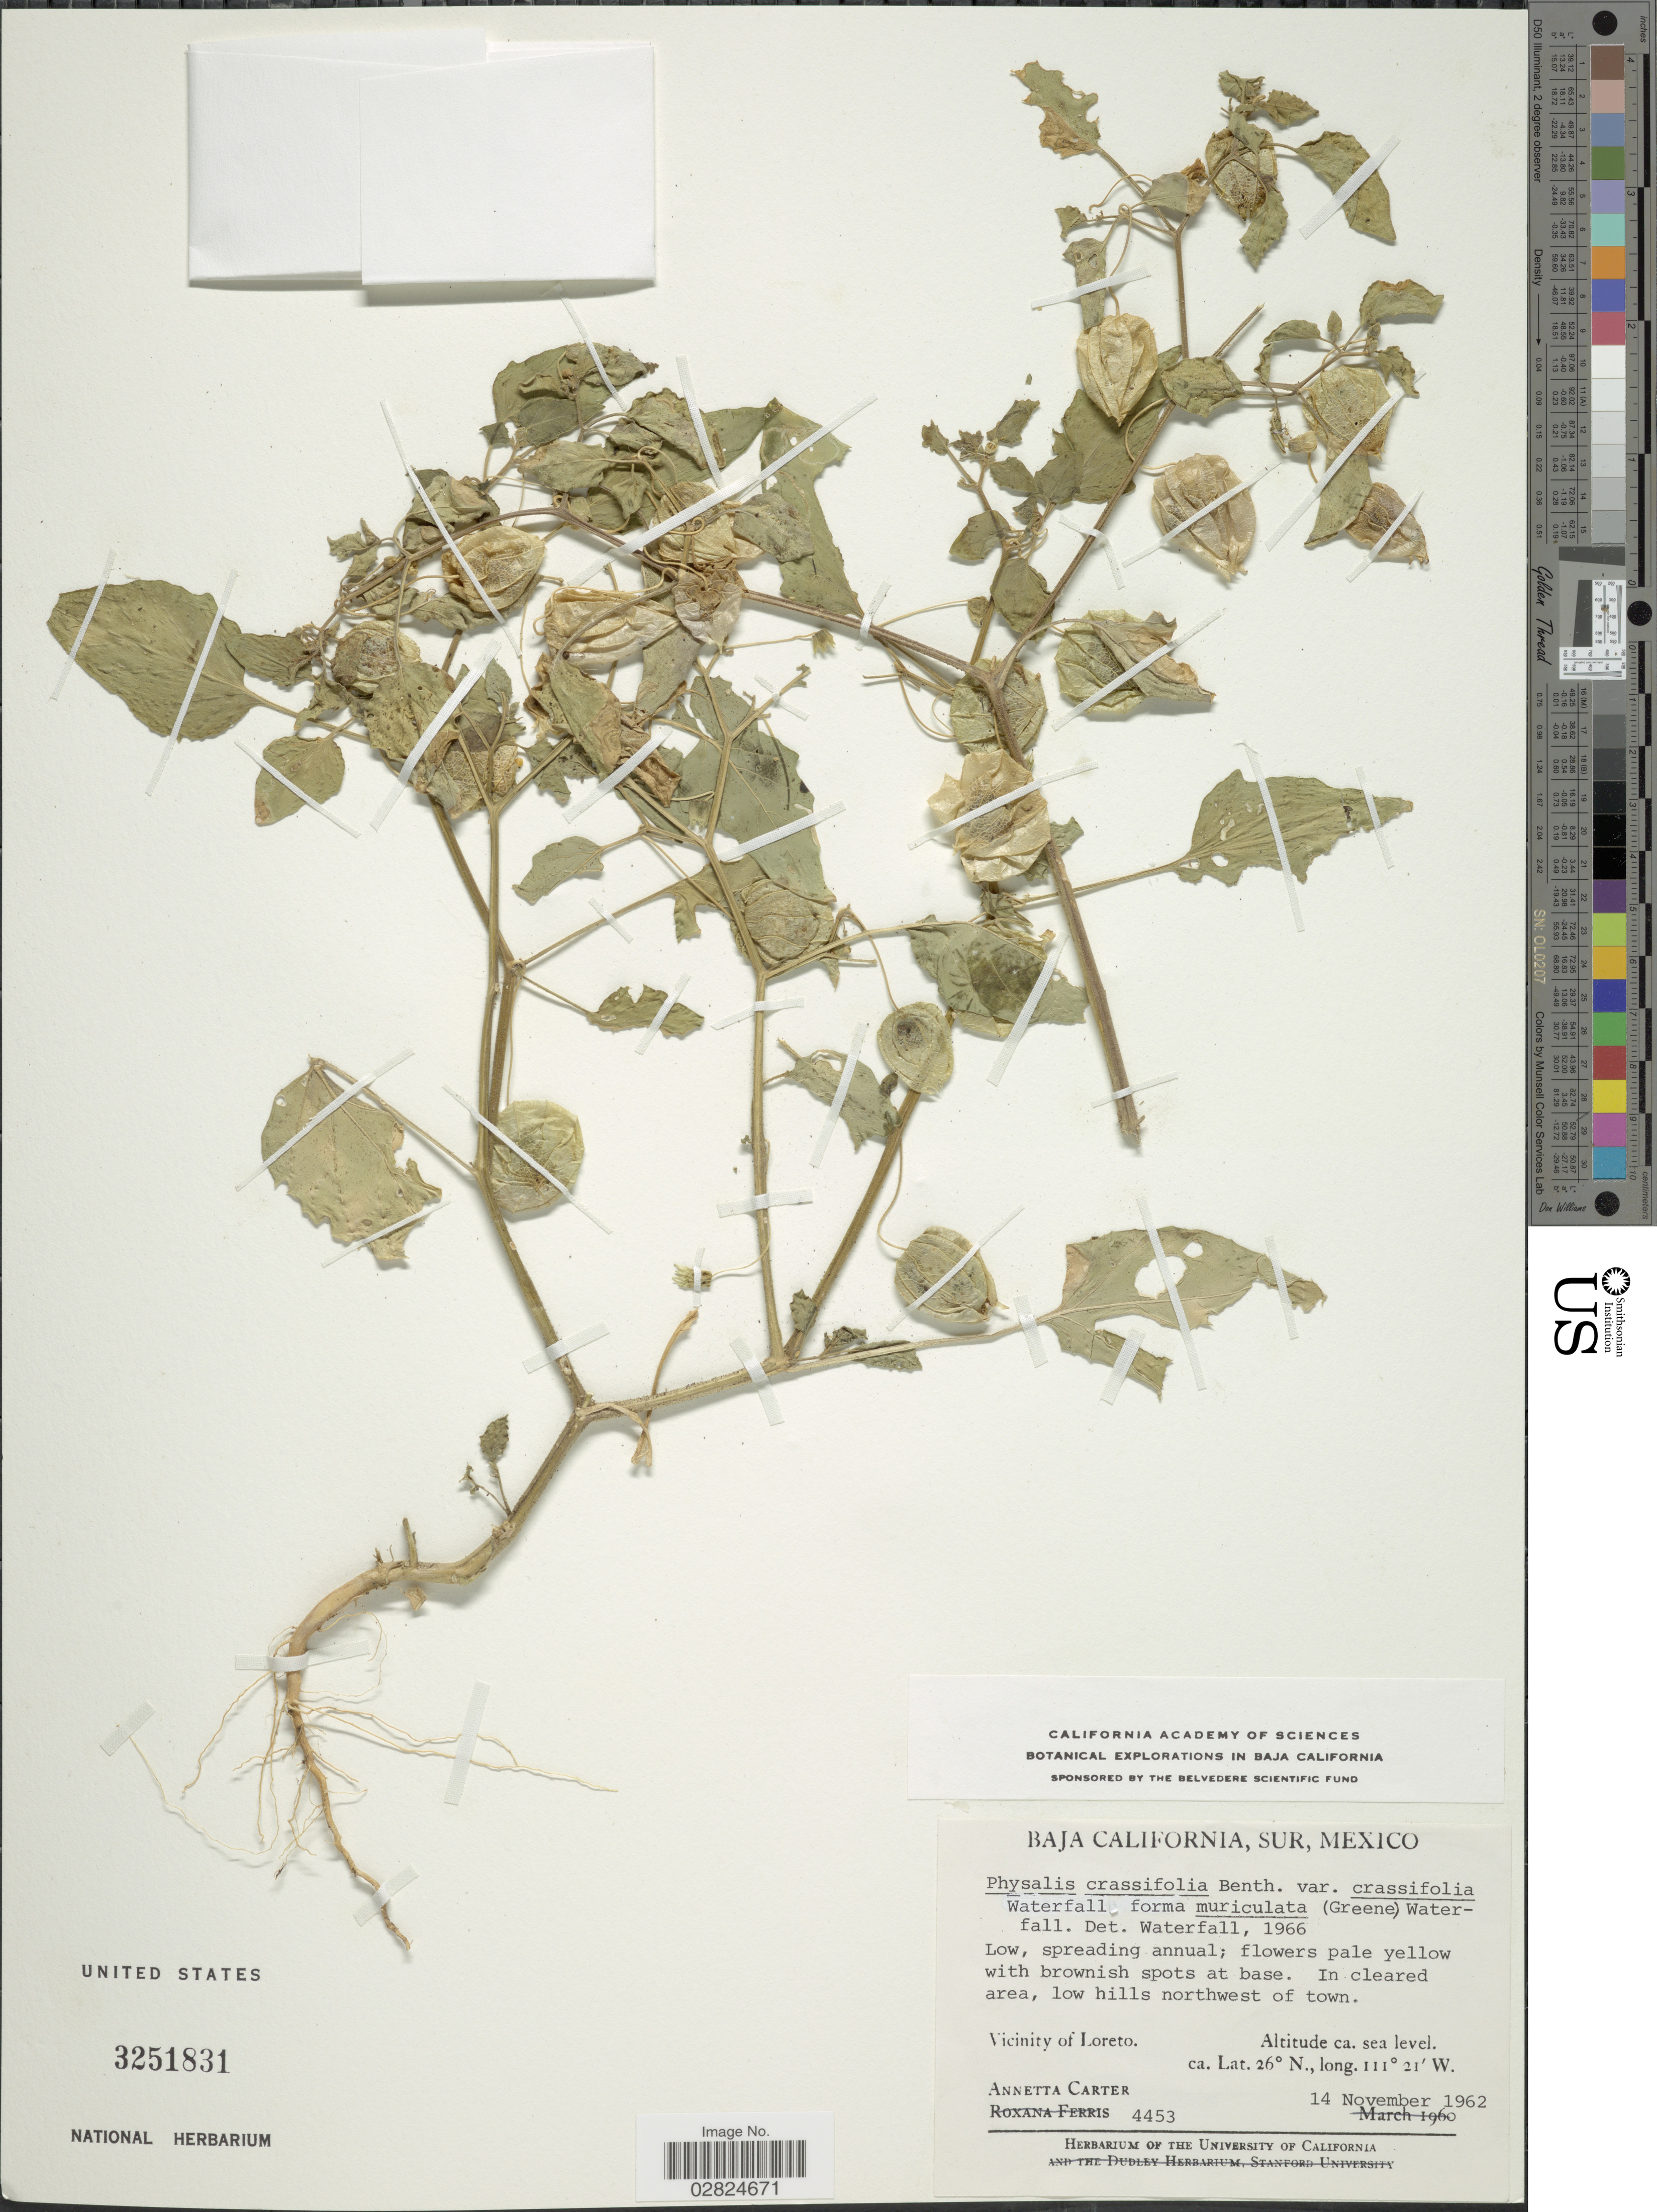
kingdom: Plantae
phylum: Tracheophyta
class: Magnoliopsida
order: Solanales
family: Solanaceae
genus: Physalis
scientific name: Physalis crassifolia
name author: Benth.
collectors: A. Carter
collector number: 4453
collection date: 1962-11-14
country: Mexico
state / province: Baja California Sur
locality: In cleared area, low hills northwest of town. Vicinity of Loreto.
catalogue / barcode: US 3251831